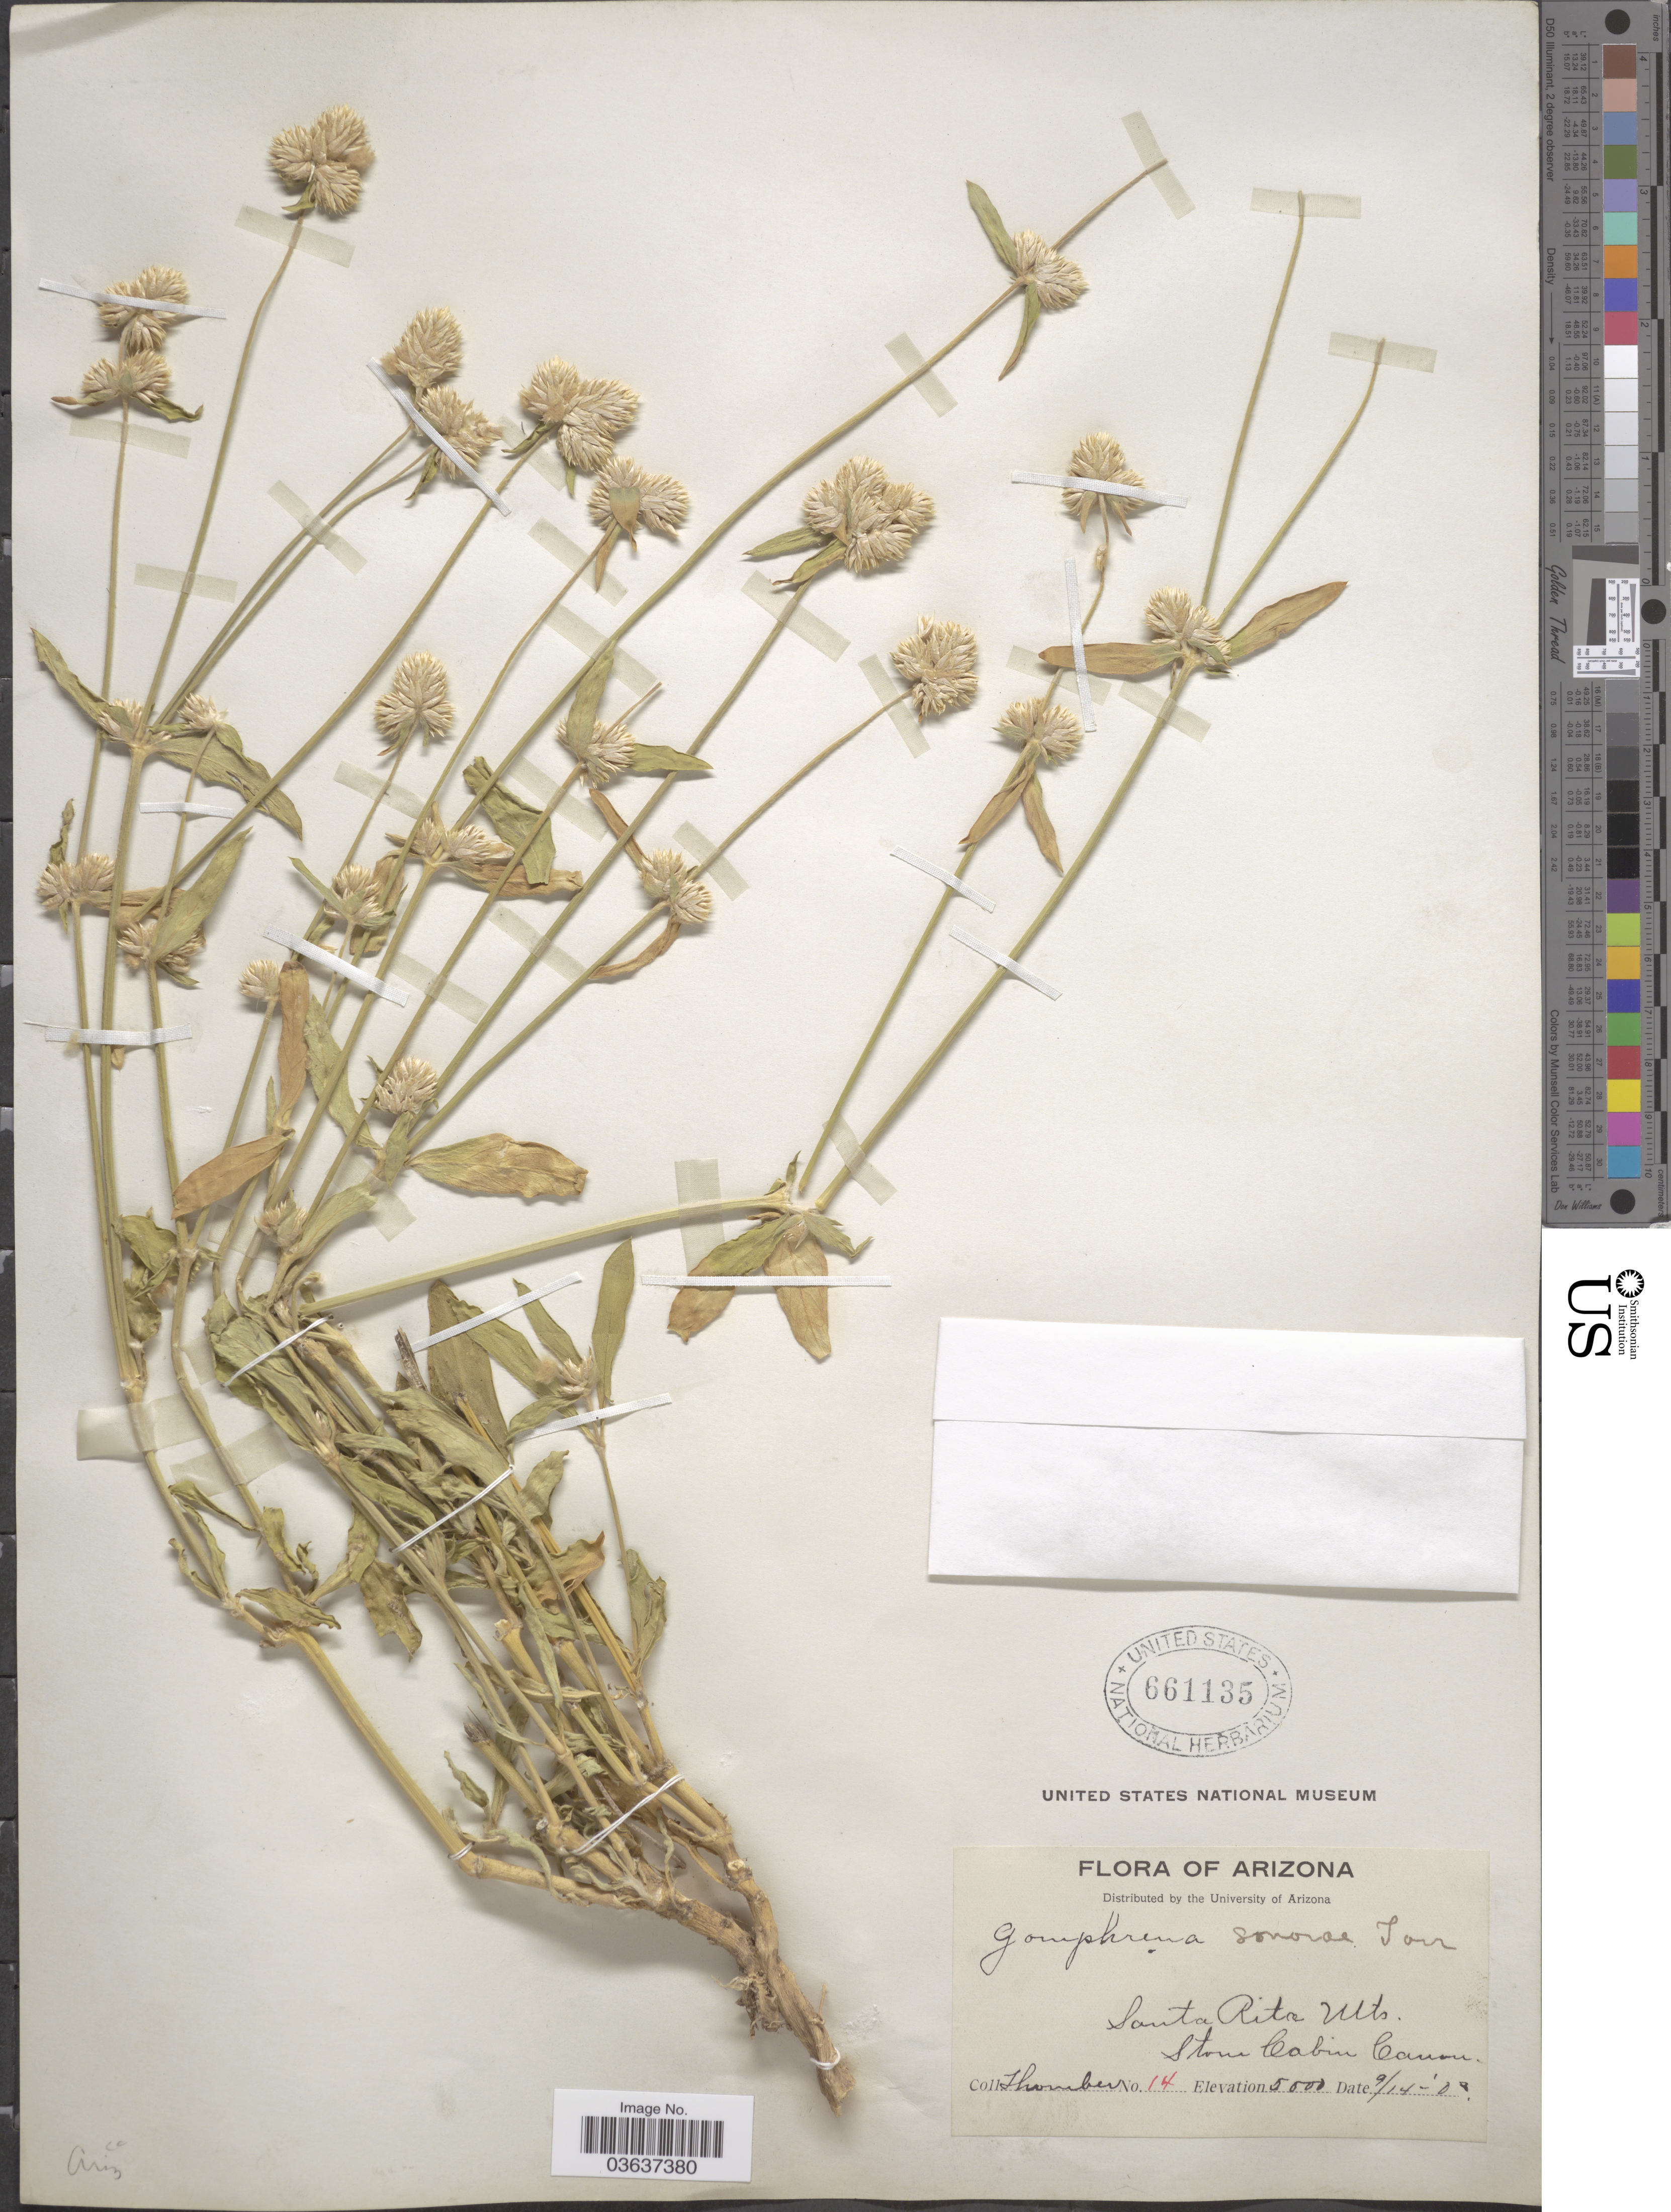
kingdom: Plantae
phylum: Tracheophyta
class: Magnoliopsida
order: Caryophyllales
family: Amaranthaceae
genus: Gomphrena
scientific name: Gomphrena sonorae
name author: Torr. in Emory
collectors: J. Thornber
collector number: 14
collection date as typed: Transcribed d/m/y: 14/9/9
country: United States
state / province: Arizona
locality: Santa Rita Mts. Stone Cabin Canon.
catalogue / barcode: US 661135